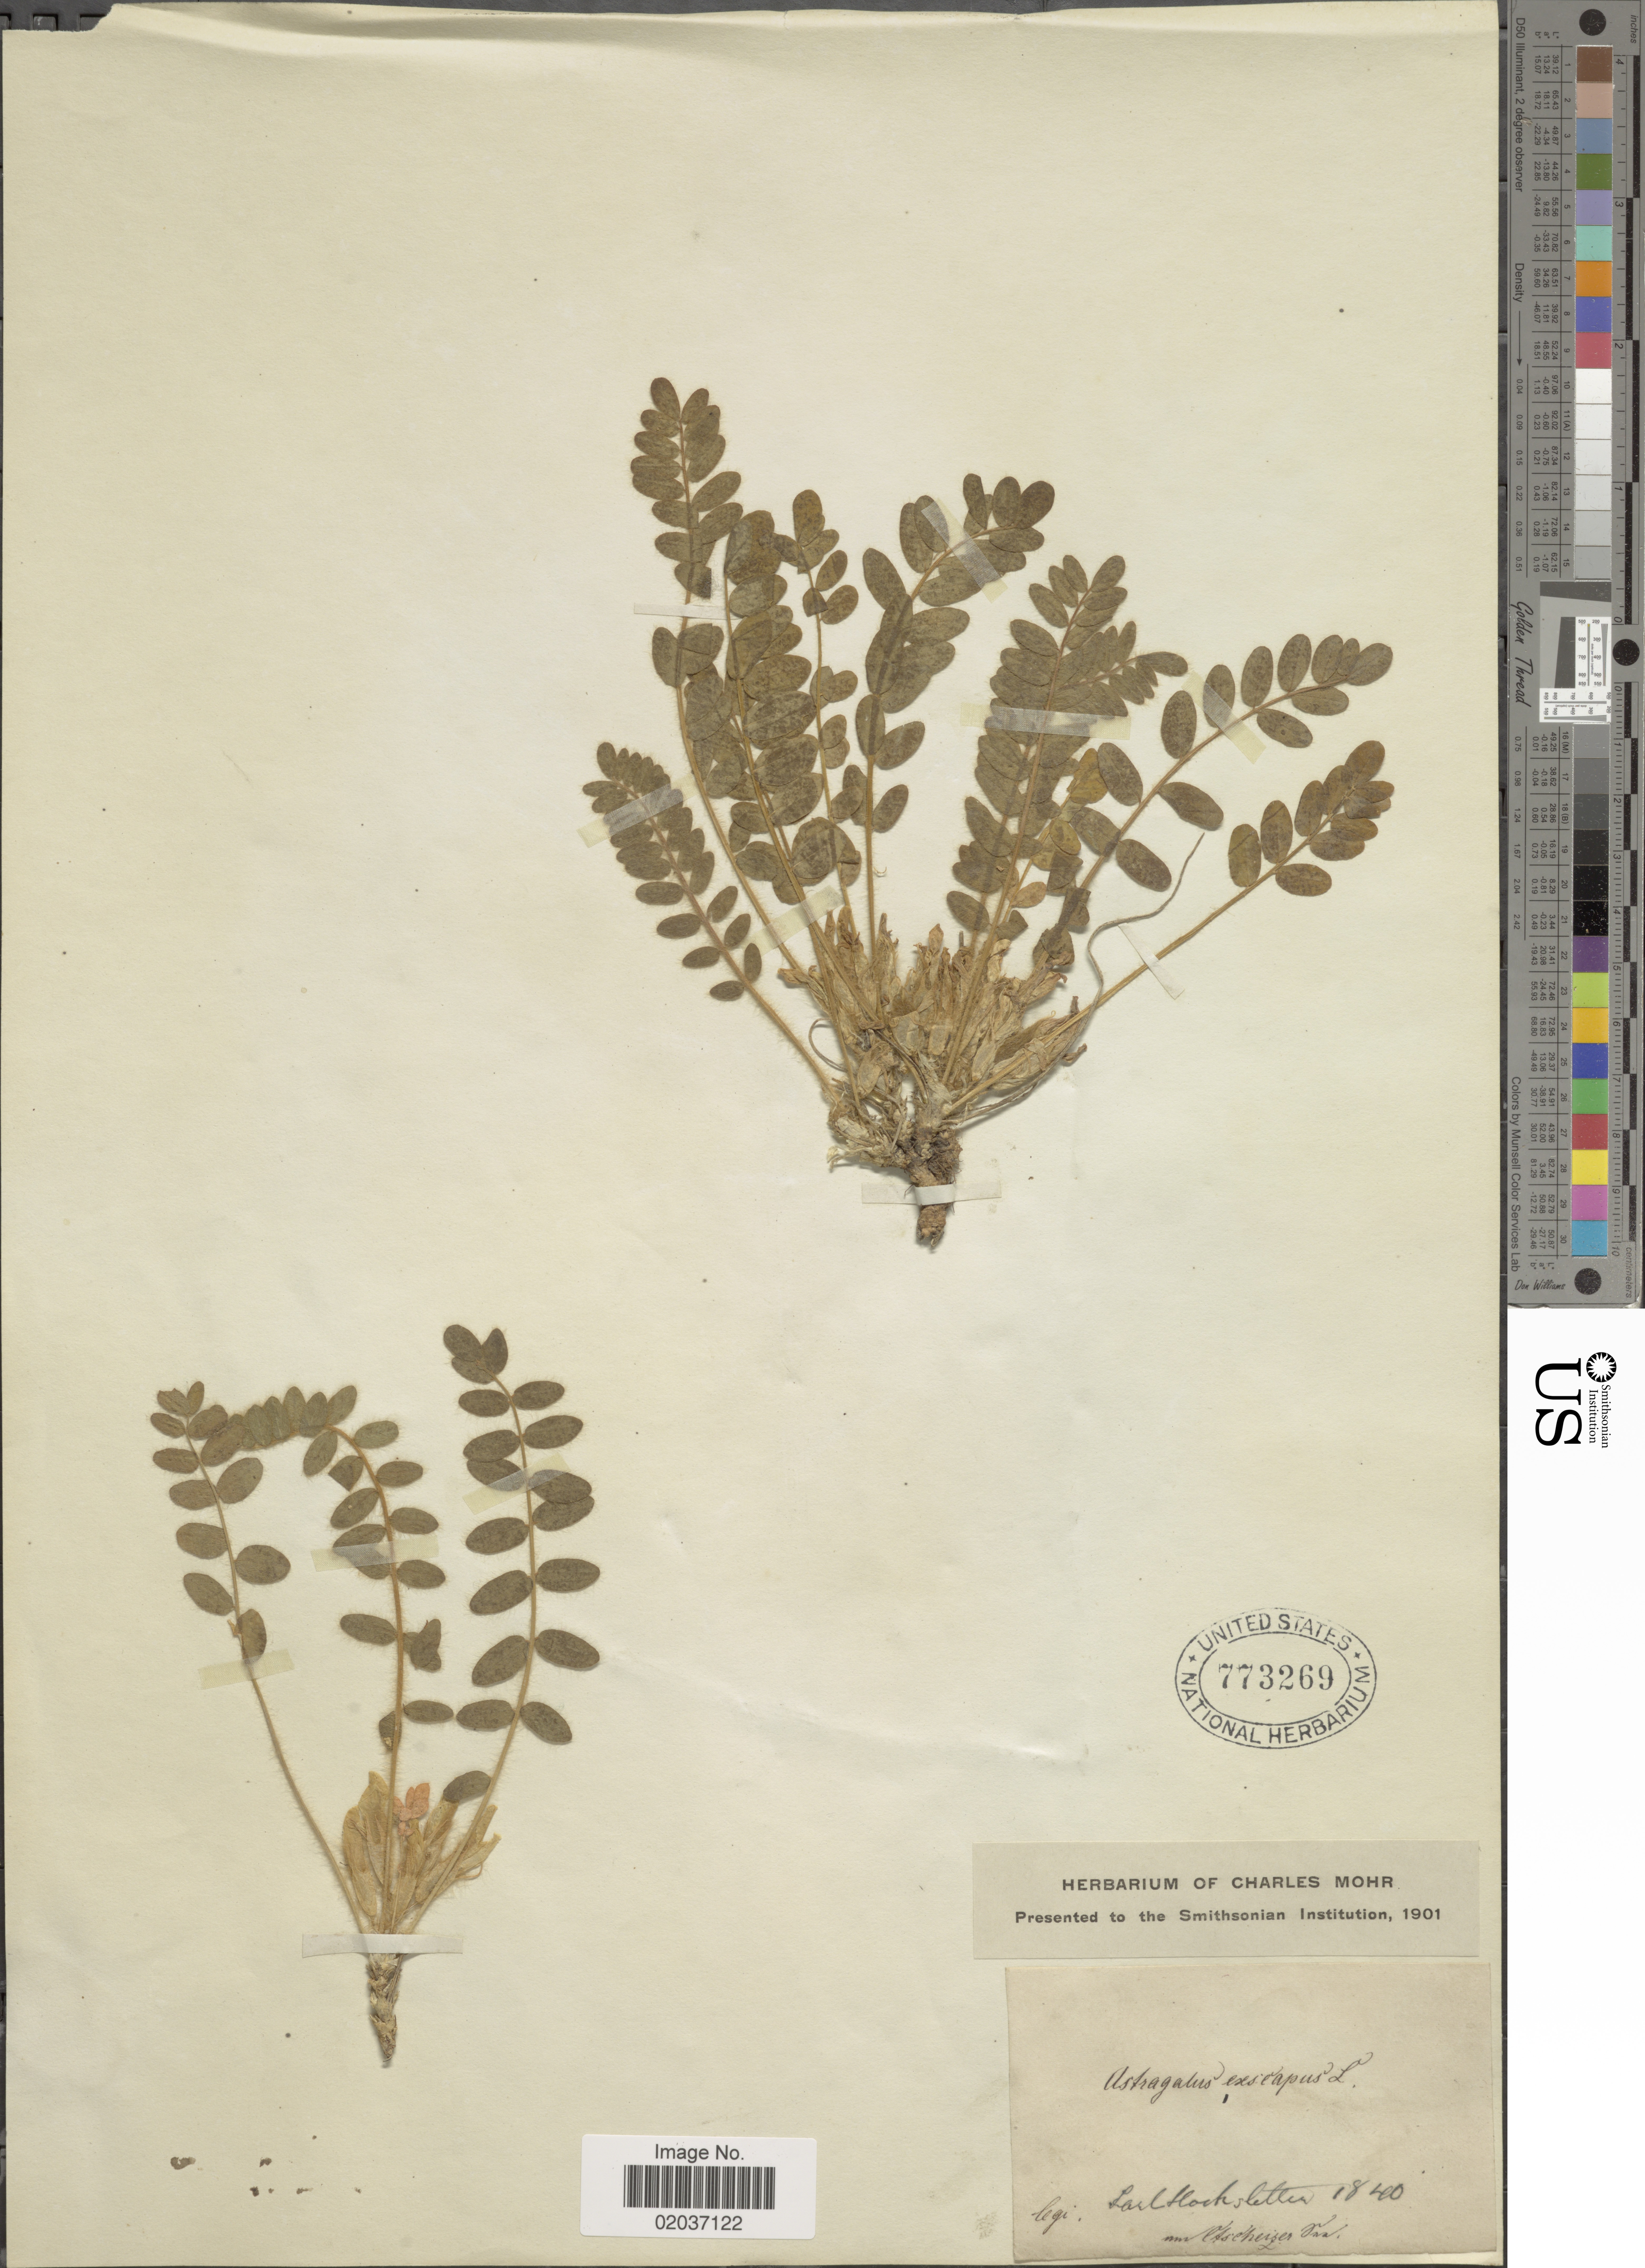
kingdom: Plantae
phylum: Tracheophyta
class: Magnoliopsida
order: Fabales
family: Fabaceae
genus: Astragalus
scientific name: Astragalus exscapus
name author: L.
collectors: C. Hochstetter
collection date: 1840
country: Germany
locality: Ctscheizer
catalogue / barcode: US 773269